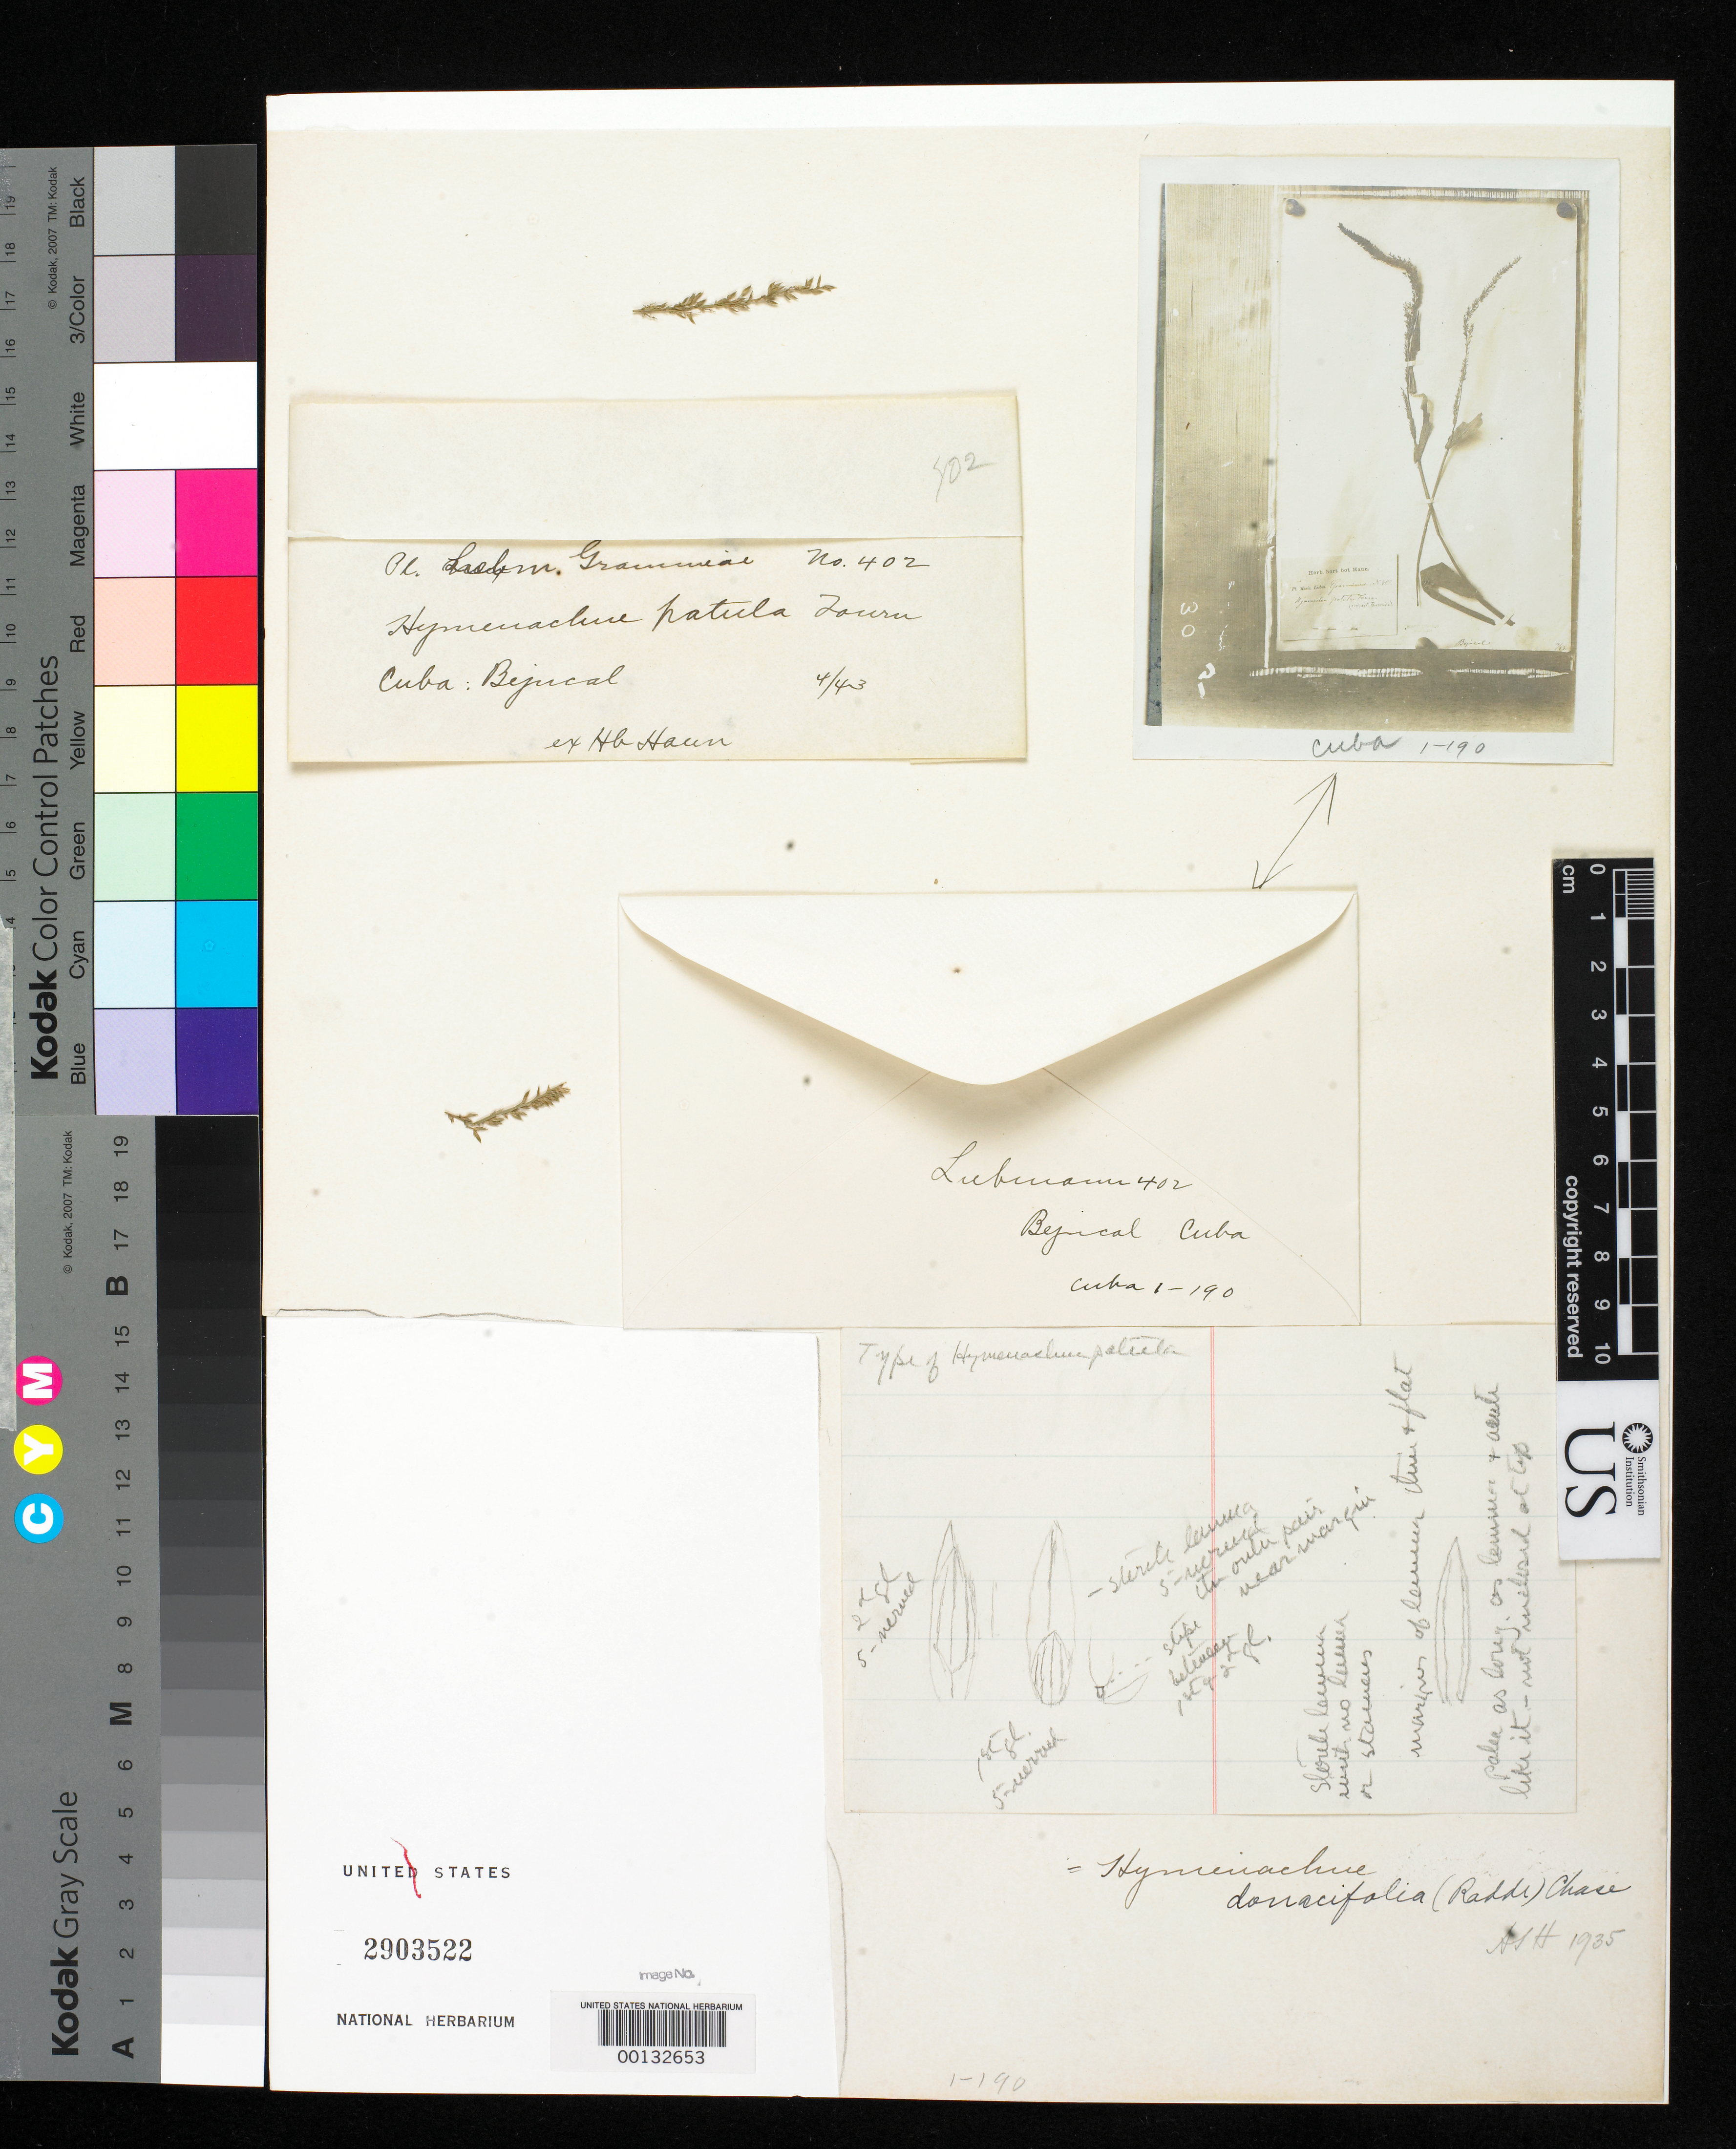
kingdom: Plantae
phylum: Tracheophyta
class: Liliopsida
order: Poales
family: Poaceae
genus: Hymenachne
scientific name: Hymenachne patula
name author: E. Fourn.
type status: Type Fragment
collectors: F. M. Liebmann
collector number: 402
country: Cuba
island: Greater Antilles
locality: Bejucal.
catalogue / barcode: US 2903522